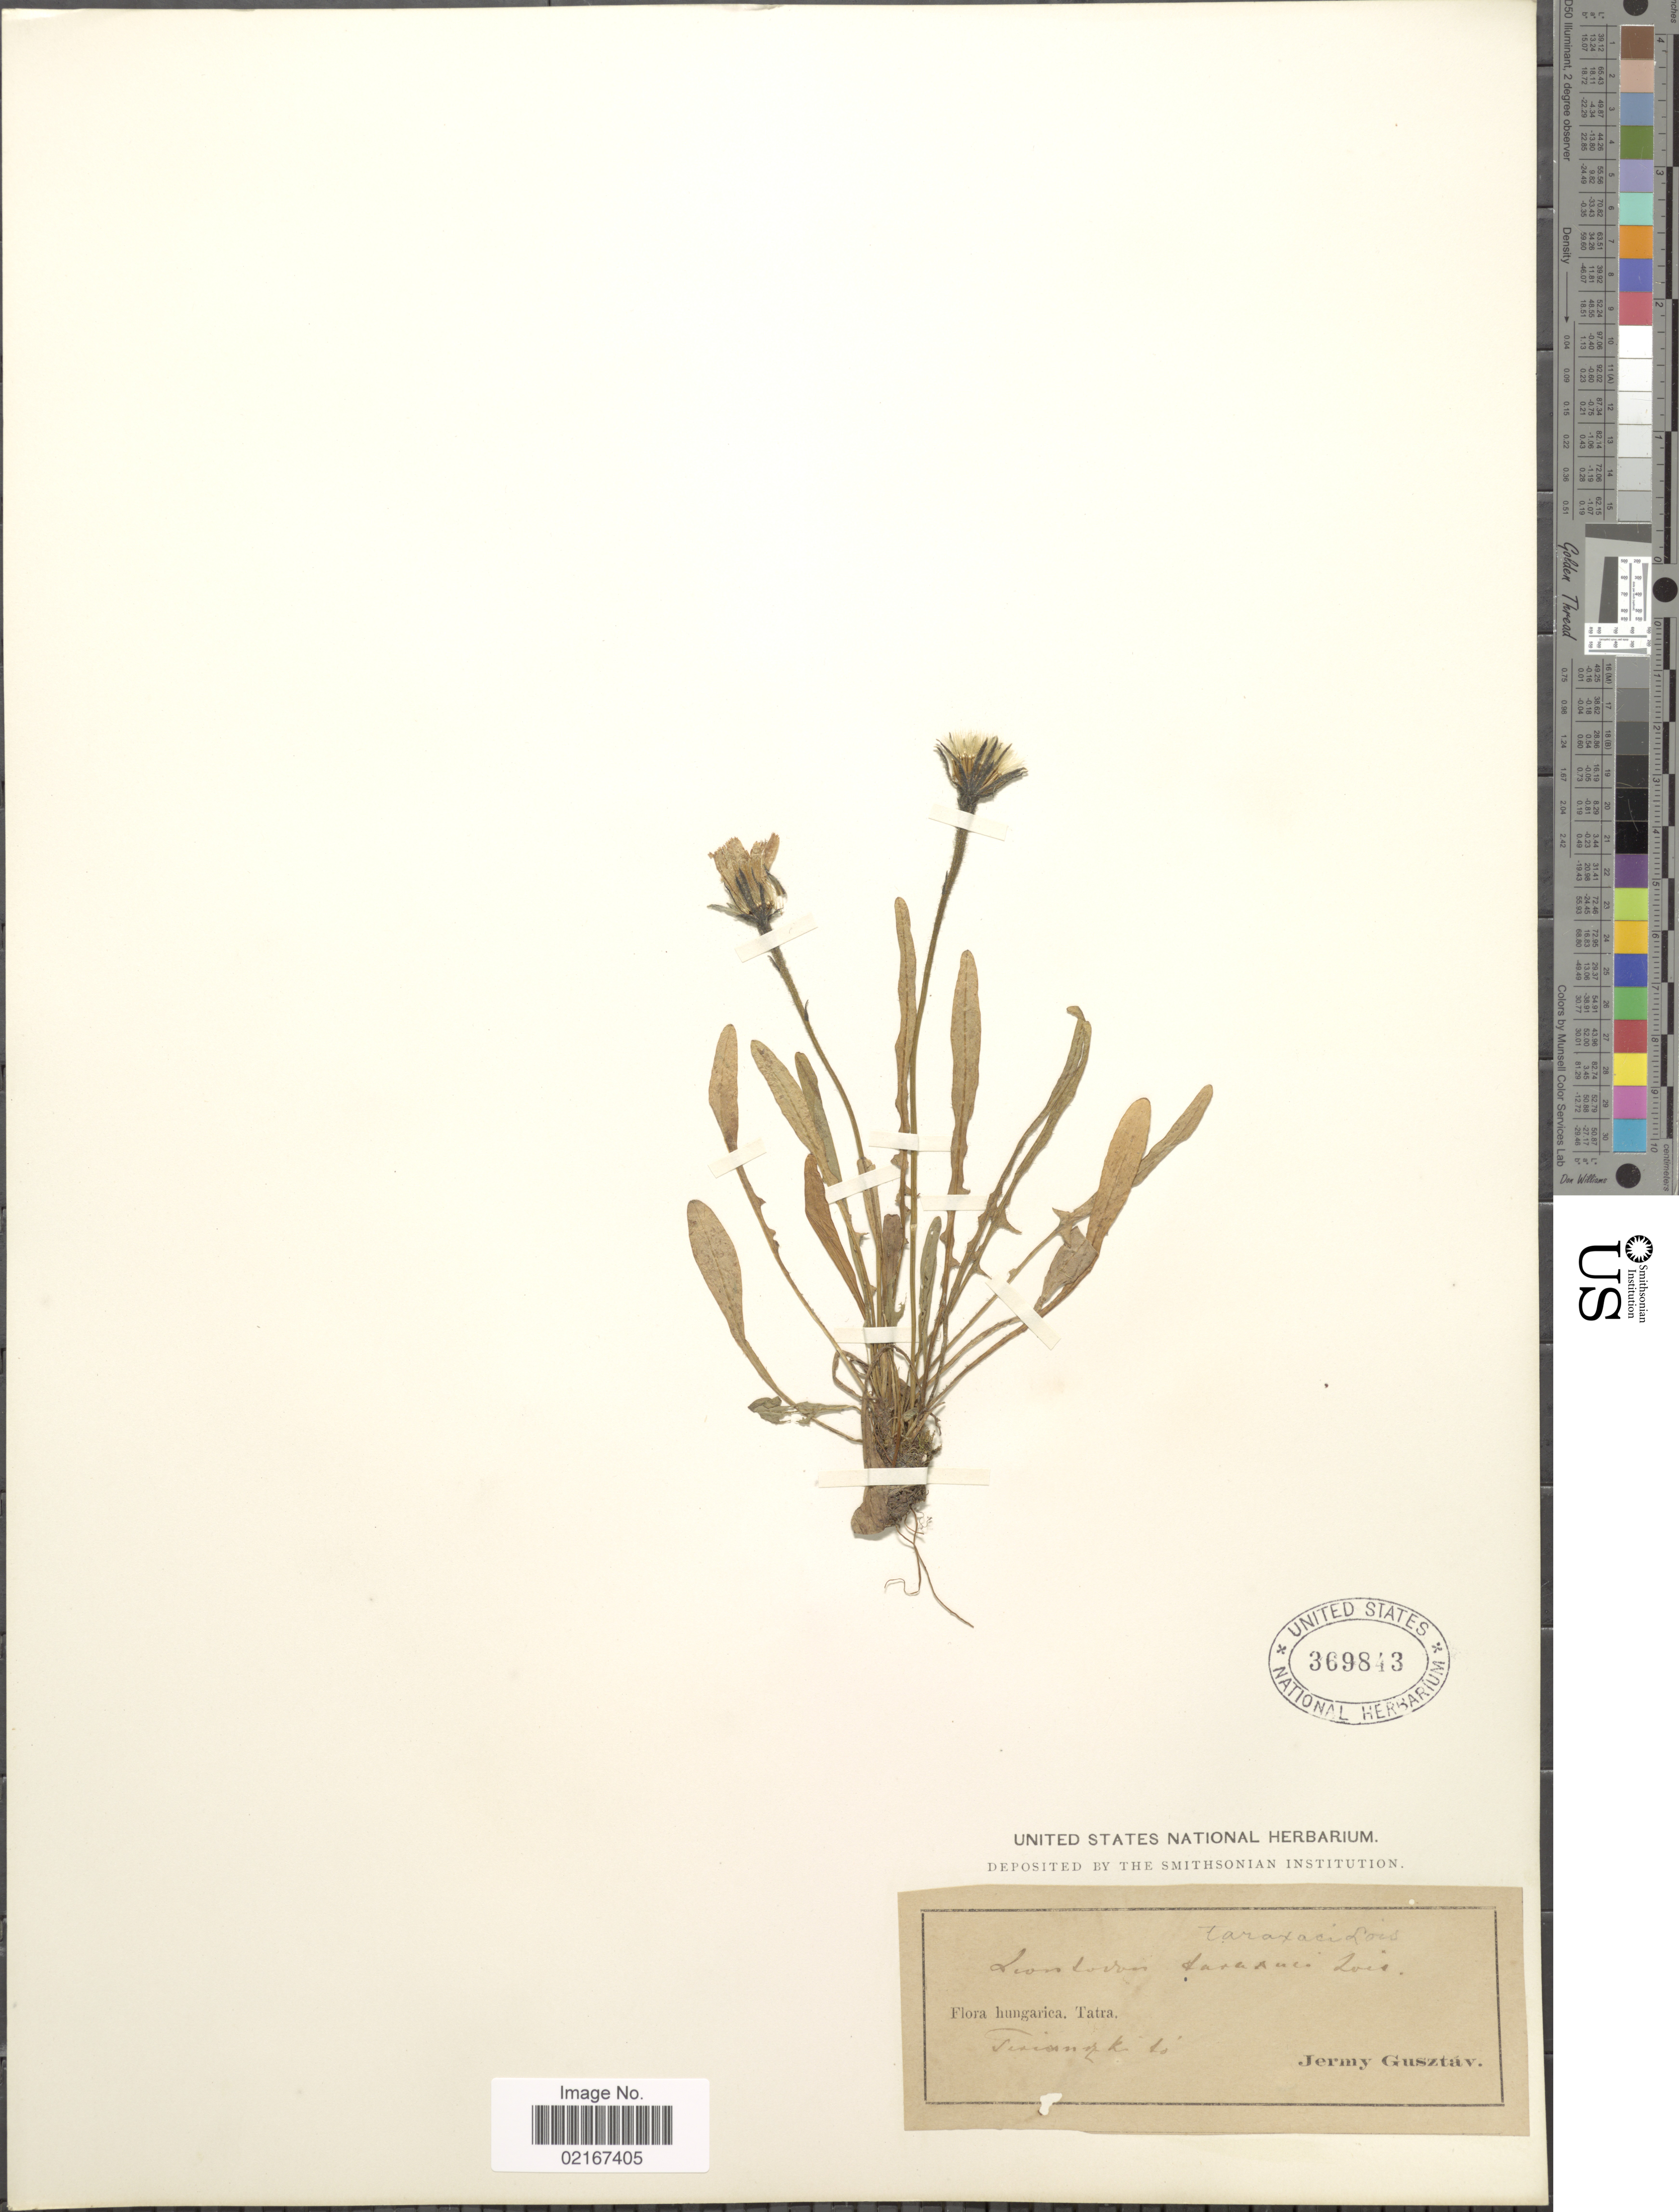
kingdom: Plantae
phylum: Tracheophyta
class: Magnoliopsida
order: Asterales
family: Asteraceae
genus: Leontodon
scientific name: Leontodon autumnalis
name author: L.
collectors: J. Gusztav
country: Hungary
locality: Tatra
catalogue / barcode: US 369843